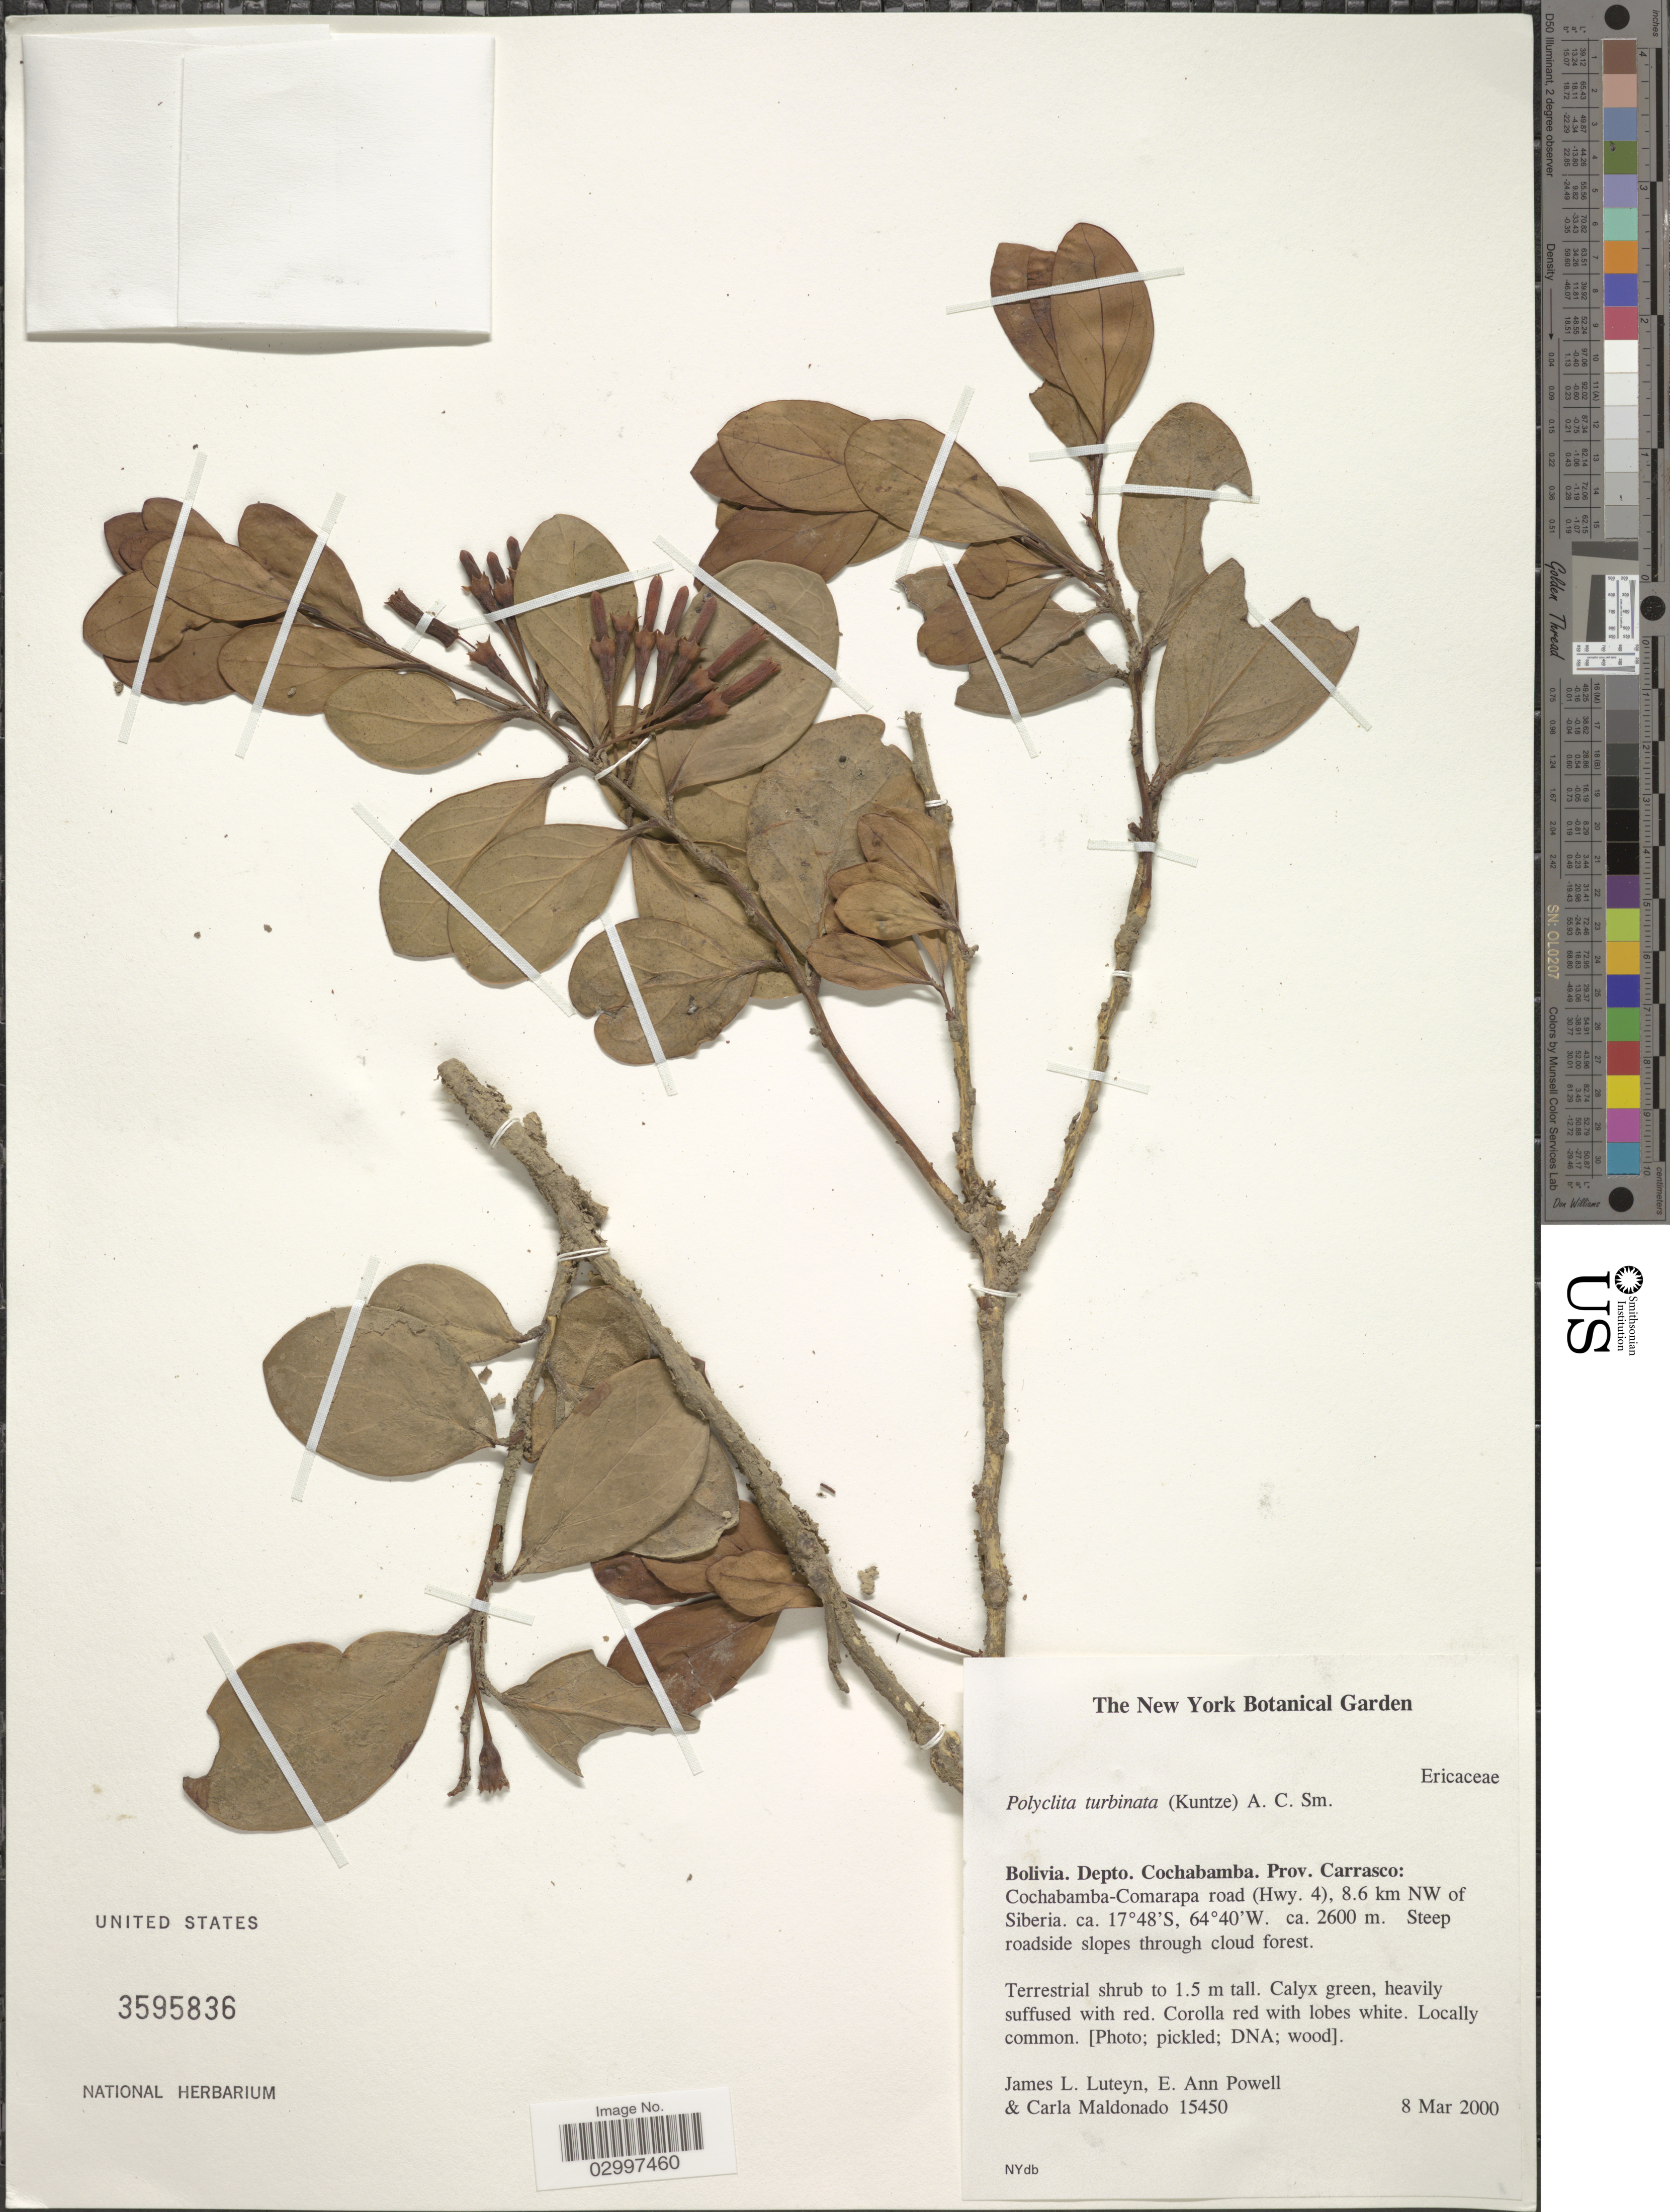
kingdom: Plantae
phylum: Tracheophyta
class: Magnoliopsida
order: Ericales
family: Ericaceae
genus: Polyclita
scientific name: Polyclita turbinata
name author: (Kuntze) A.C. Sm.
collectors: J. L. Luteyn, E. A. Powell & C. Maldonado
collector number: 15450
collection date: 2000-03-08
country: Bolivia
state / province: Cochabamba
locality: Depto. Cochabamba. Prov. Carrasco: Cochabamba-Comarapa road (Hwy. 4), 8.6 km NW of Siberia.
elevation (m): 2600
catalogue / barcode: US 3595836